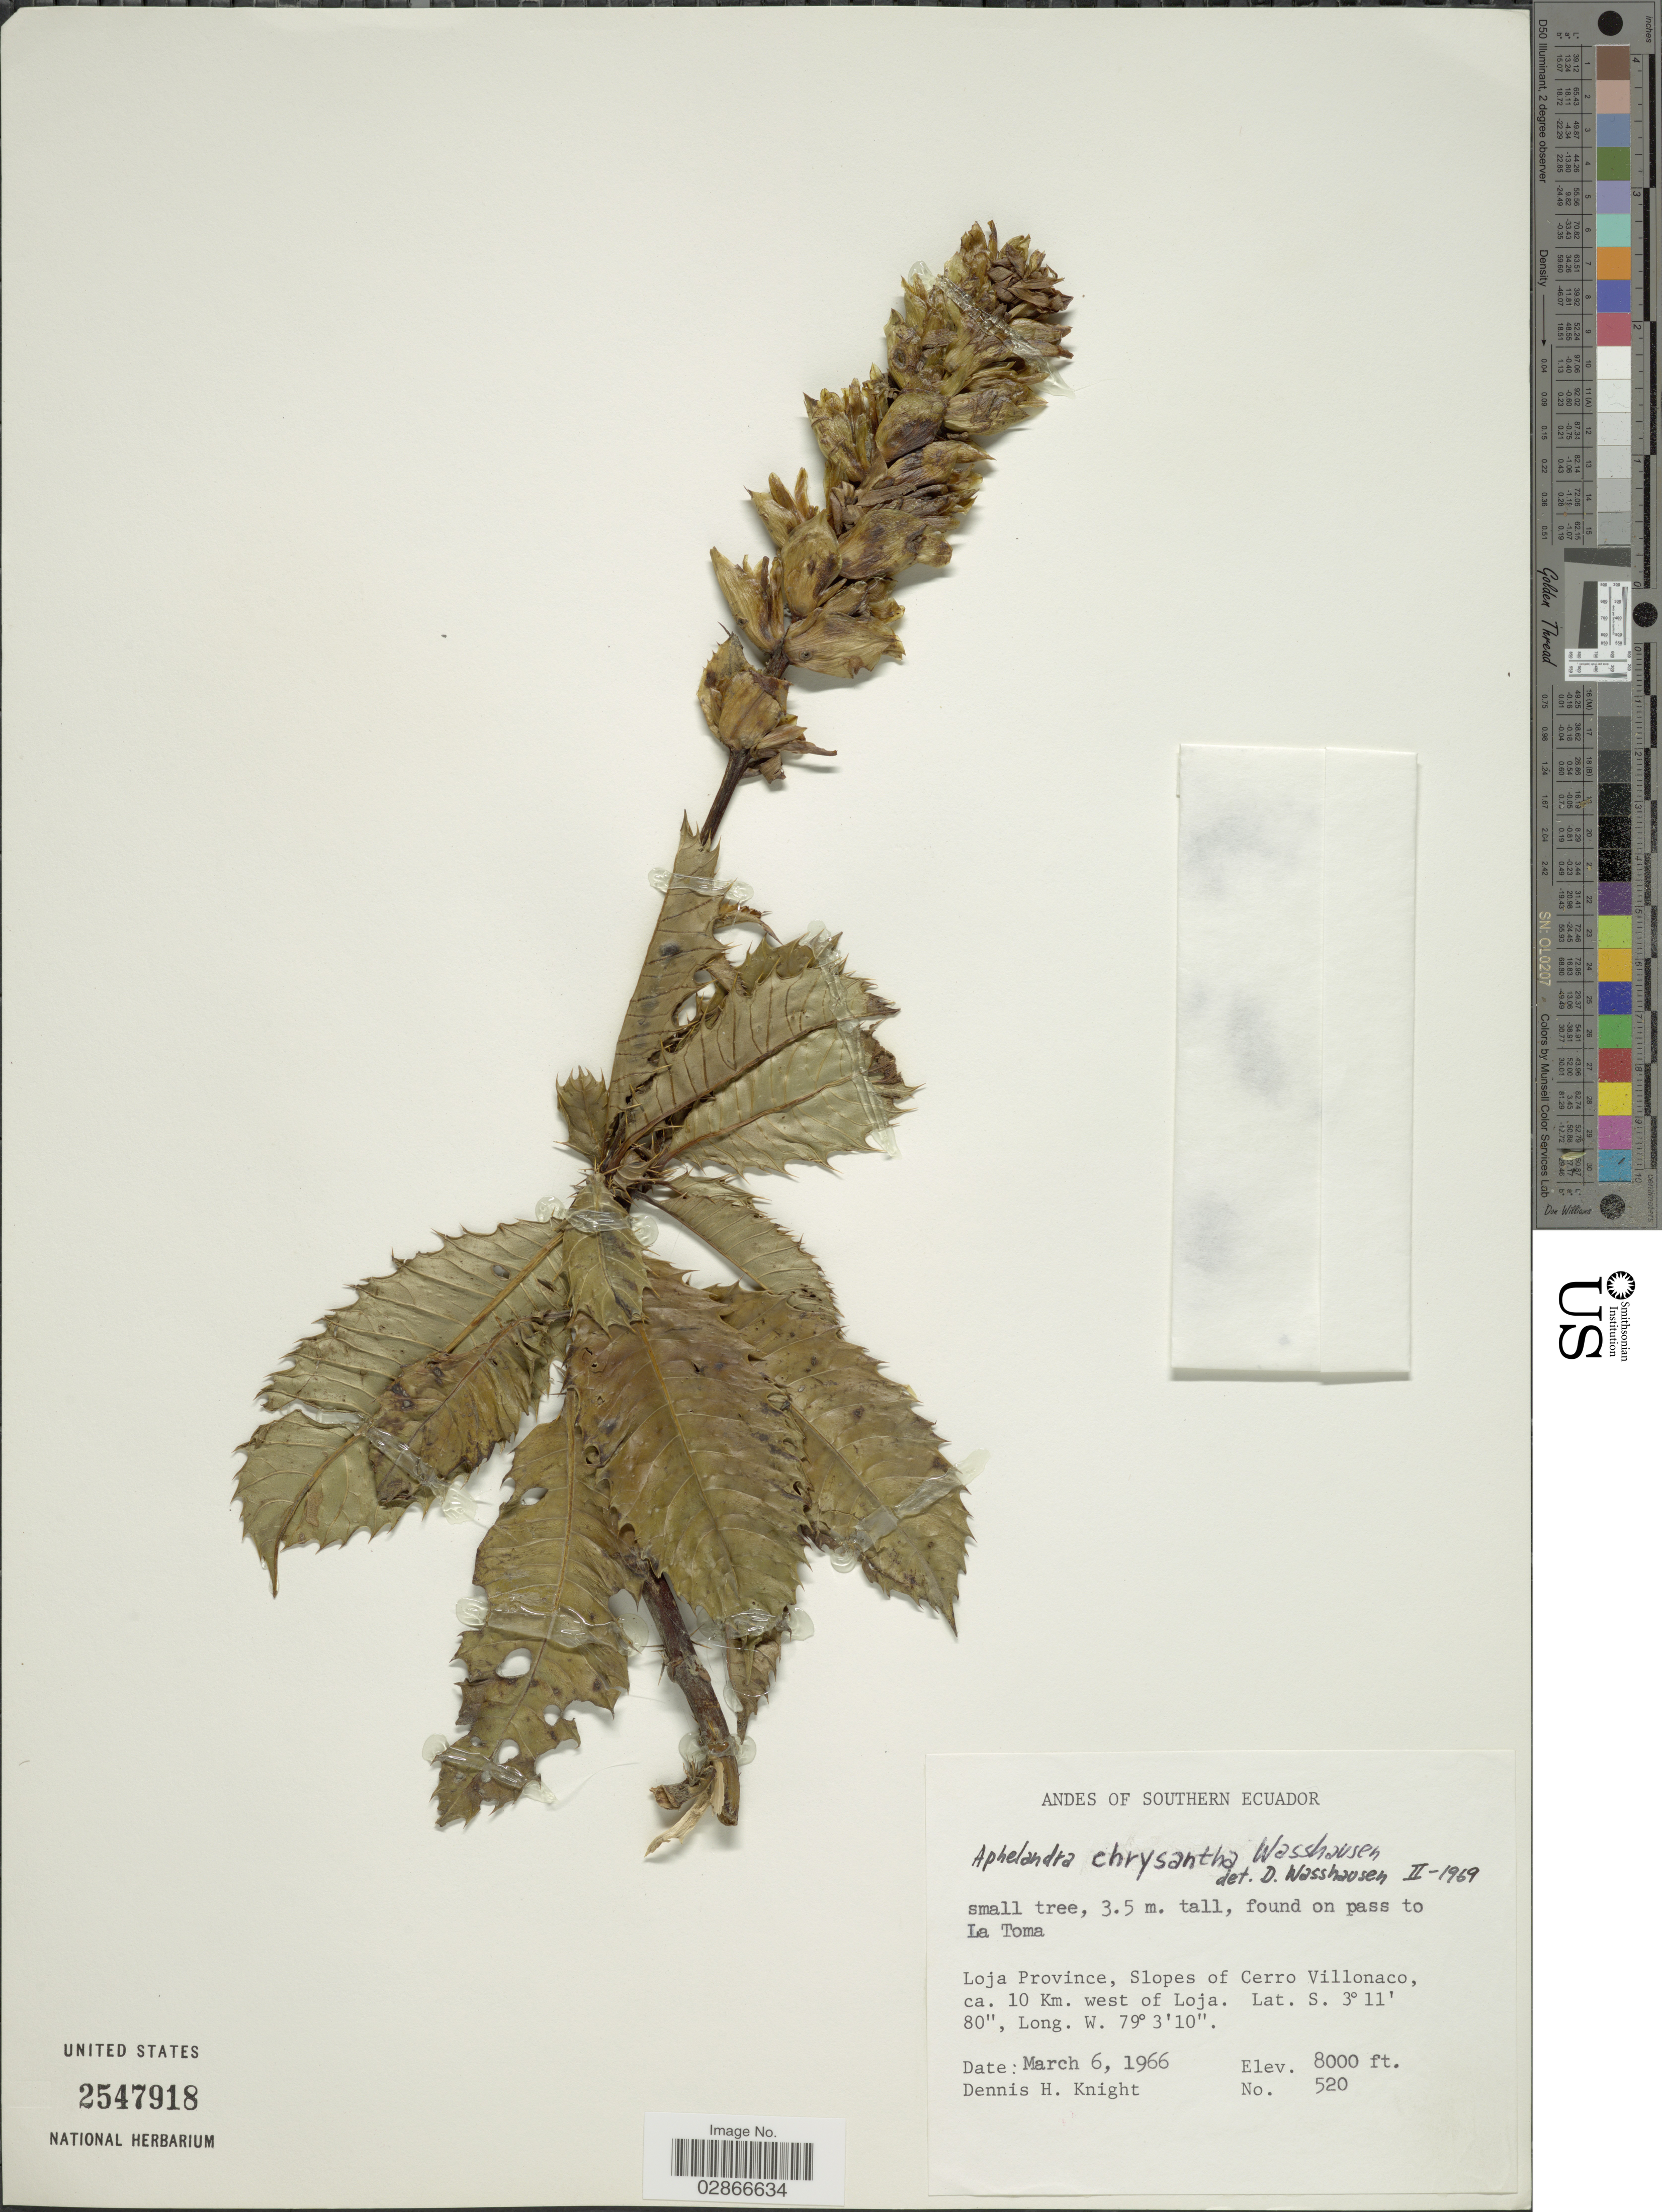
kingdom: Plantae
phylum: Tracheophyta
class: Magnoliopsida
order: Lamiales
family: Acanthaceae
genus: Aphelandra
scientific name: Aphelandra chrysantha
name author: Wassh.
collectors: D. Knight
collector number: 520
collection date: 1966-03-06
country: Ecuador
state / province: Loja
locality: Pass to La Toma. Slopes of Cerro Villonaco, ca. 10 Km. west of Loja.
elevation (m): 2438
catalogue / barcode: US 2547918